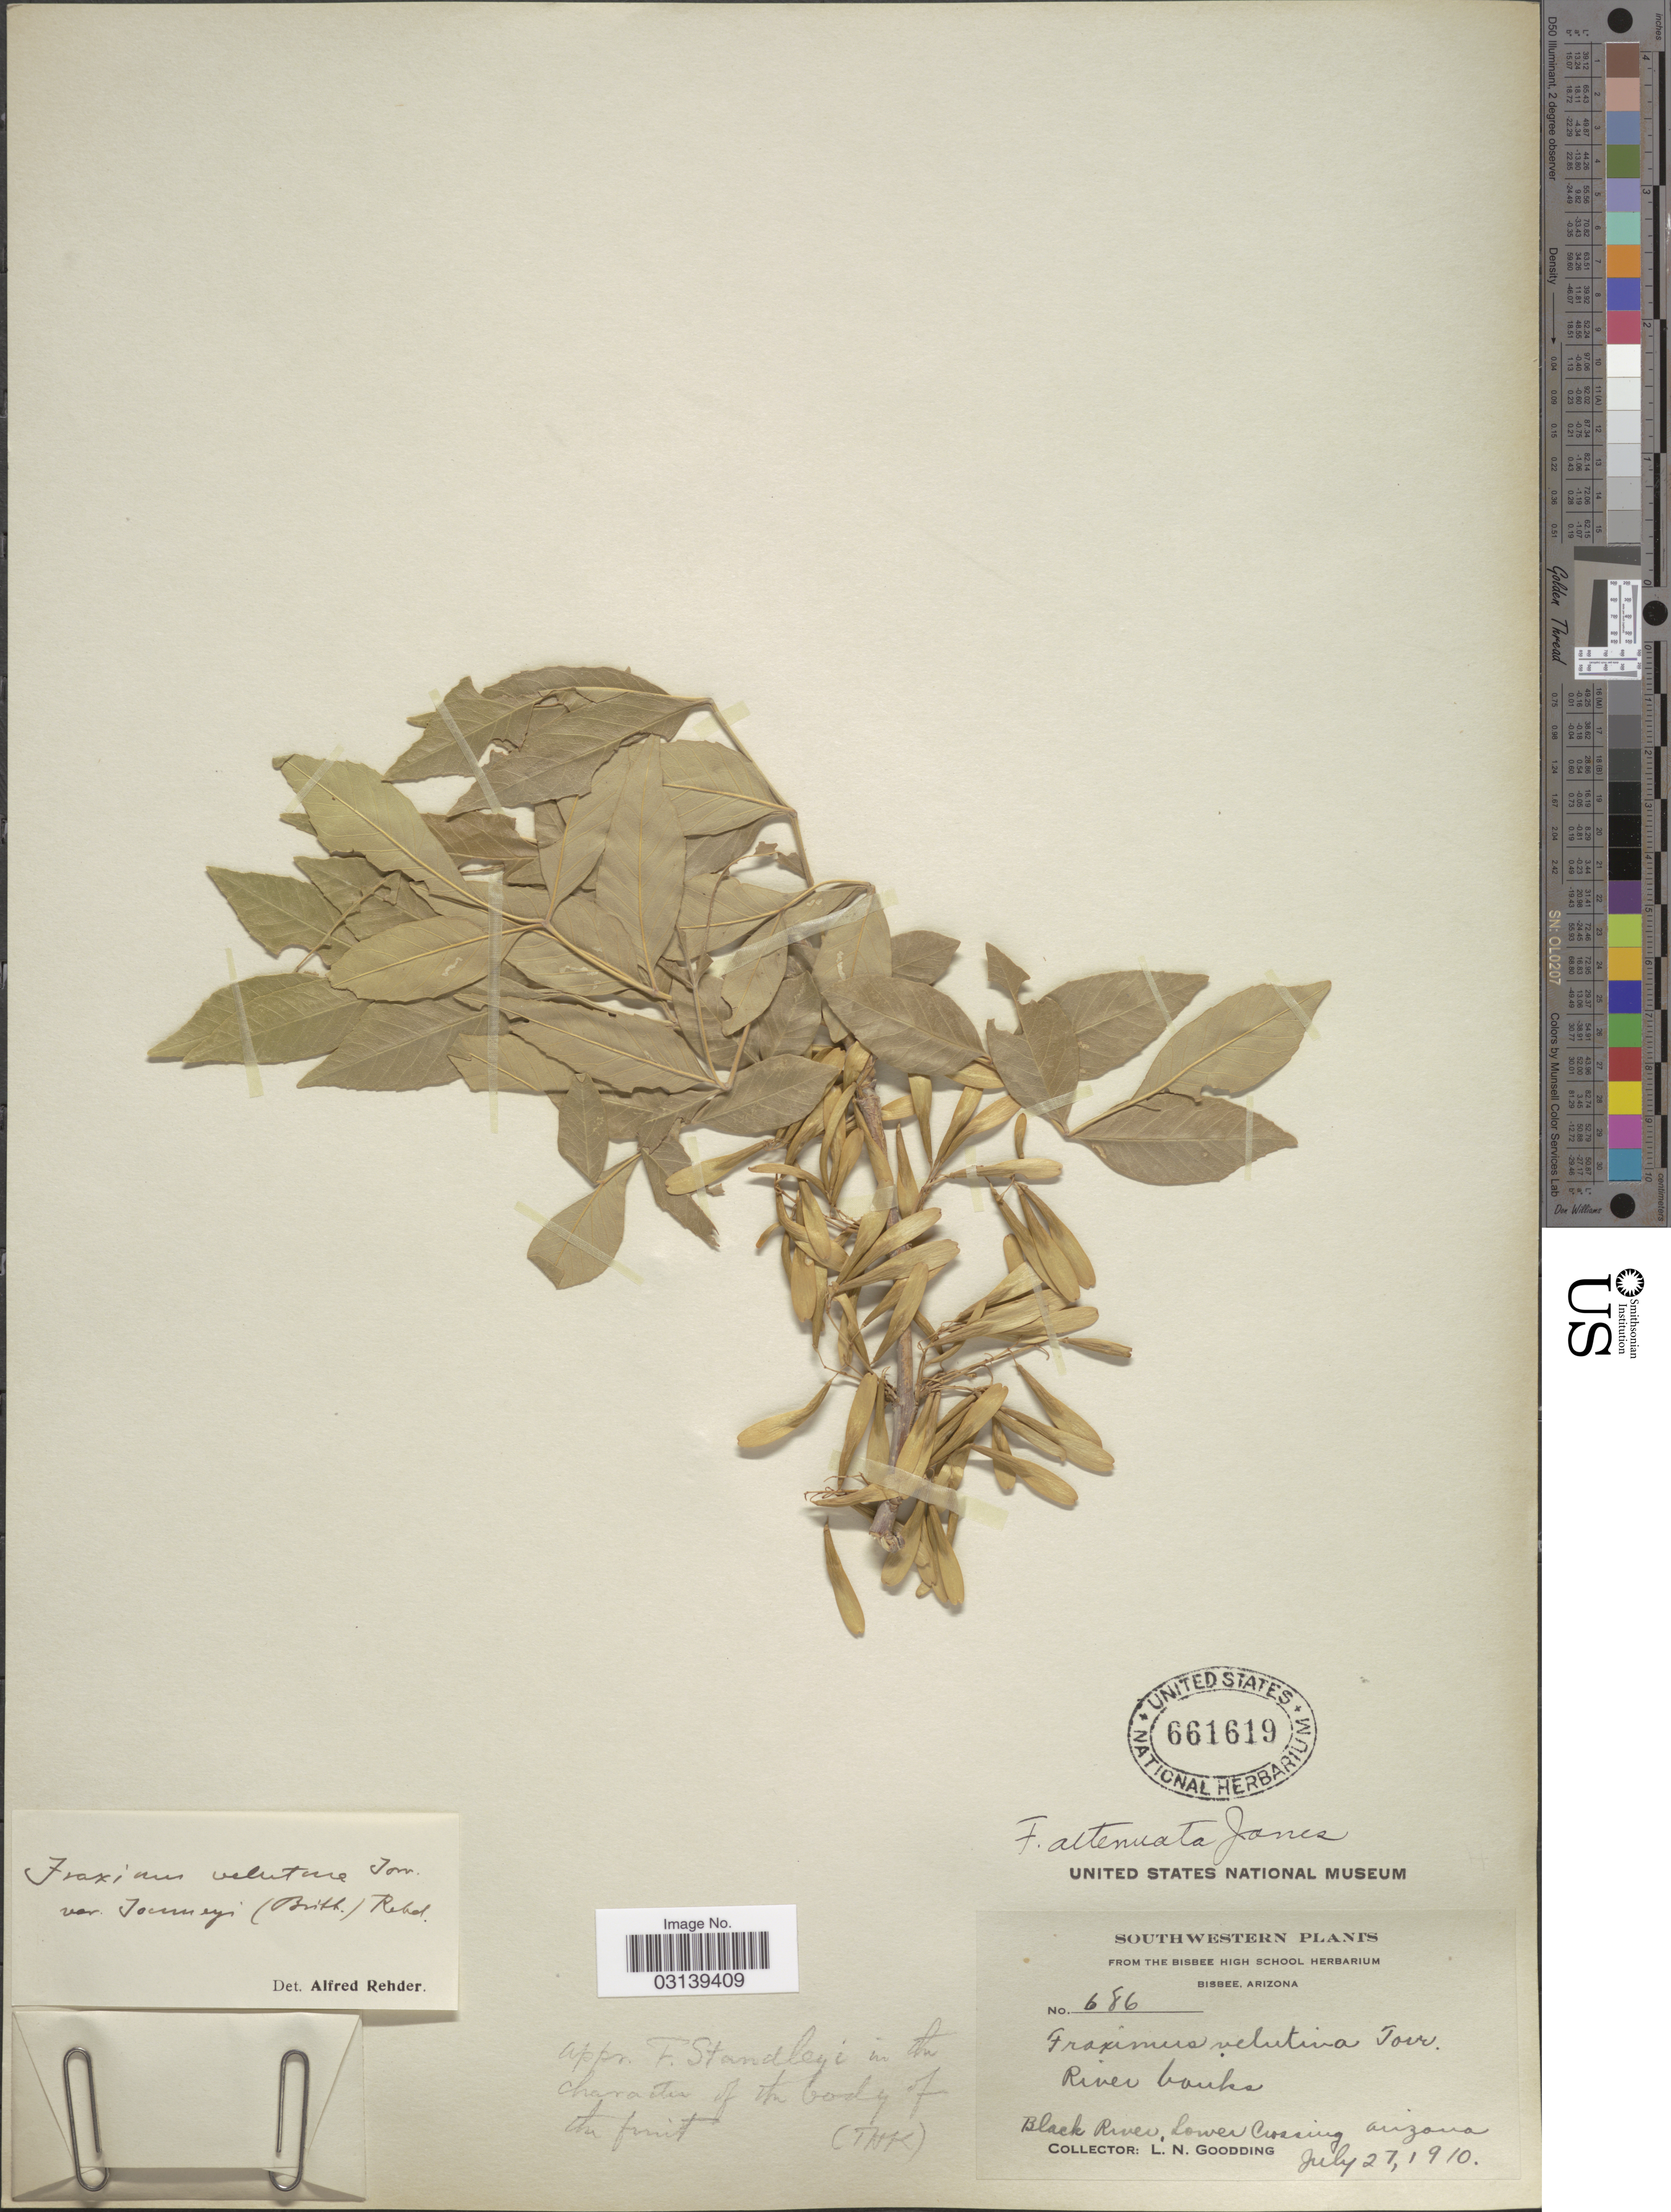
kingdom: Plantae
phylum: Tracheophyta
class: Magnoliopsida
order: Lamiales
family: Oleaceae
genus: Fraxinus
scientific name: Fraxinus velutina var. toumeyi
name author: (Britton) Rehder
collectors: L. N. Goodding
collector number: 686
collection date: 1910-07-27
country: United States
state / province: Arizona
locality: Southwestern, Black River, Lower Crossing.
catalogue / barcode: US 661619